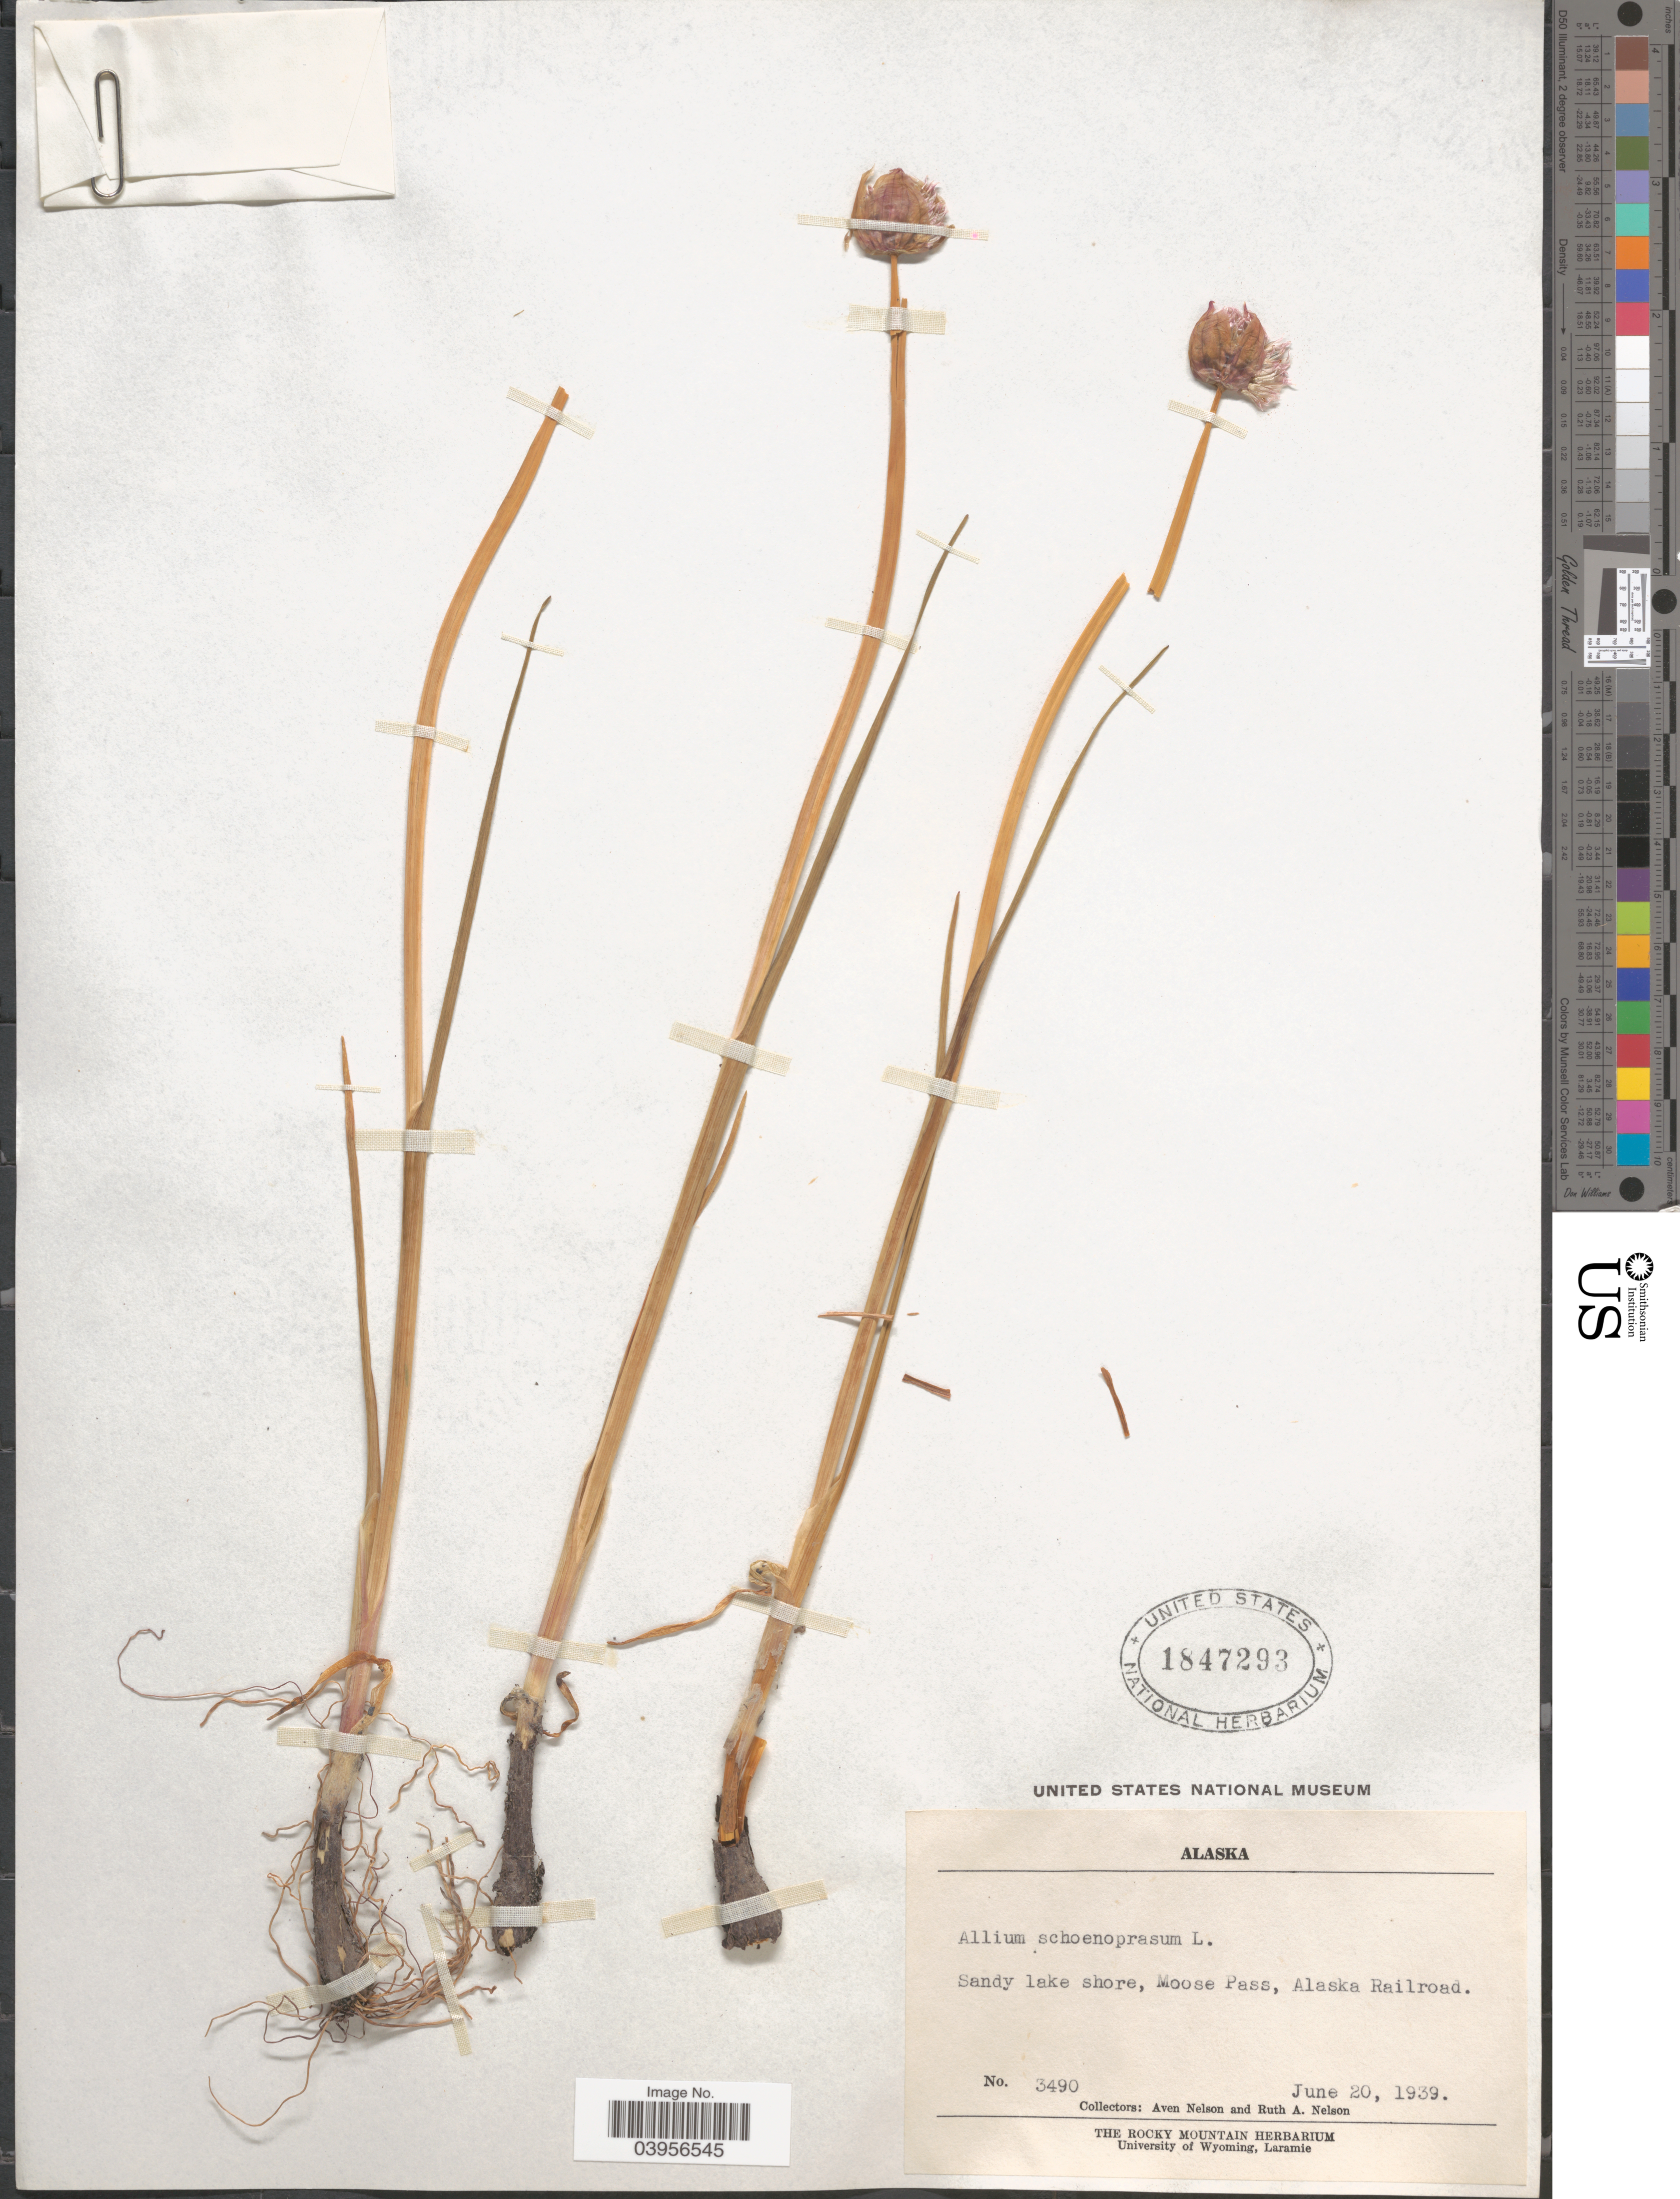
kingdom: Plantae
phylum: Tracheophyta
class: Liliopsida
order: Asparagales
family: Amaryllidaceae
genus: Allium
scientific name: Allium schoenoprasum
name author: L.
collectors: A. Nelson & R. A. Nelson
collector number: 3490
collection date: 1939-06-20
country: United States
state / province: Alaska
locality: Moose Pass, Alaska Railroad.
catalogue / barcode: US 1847293